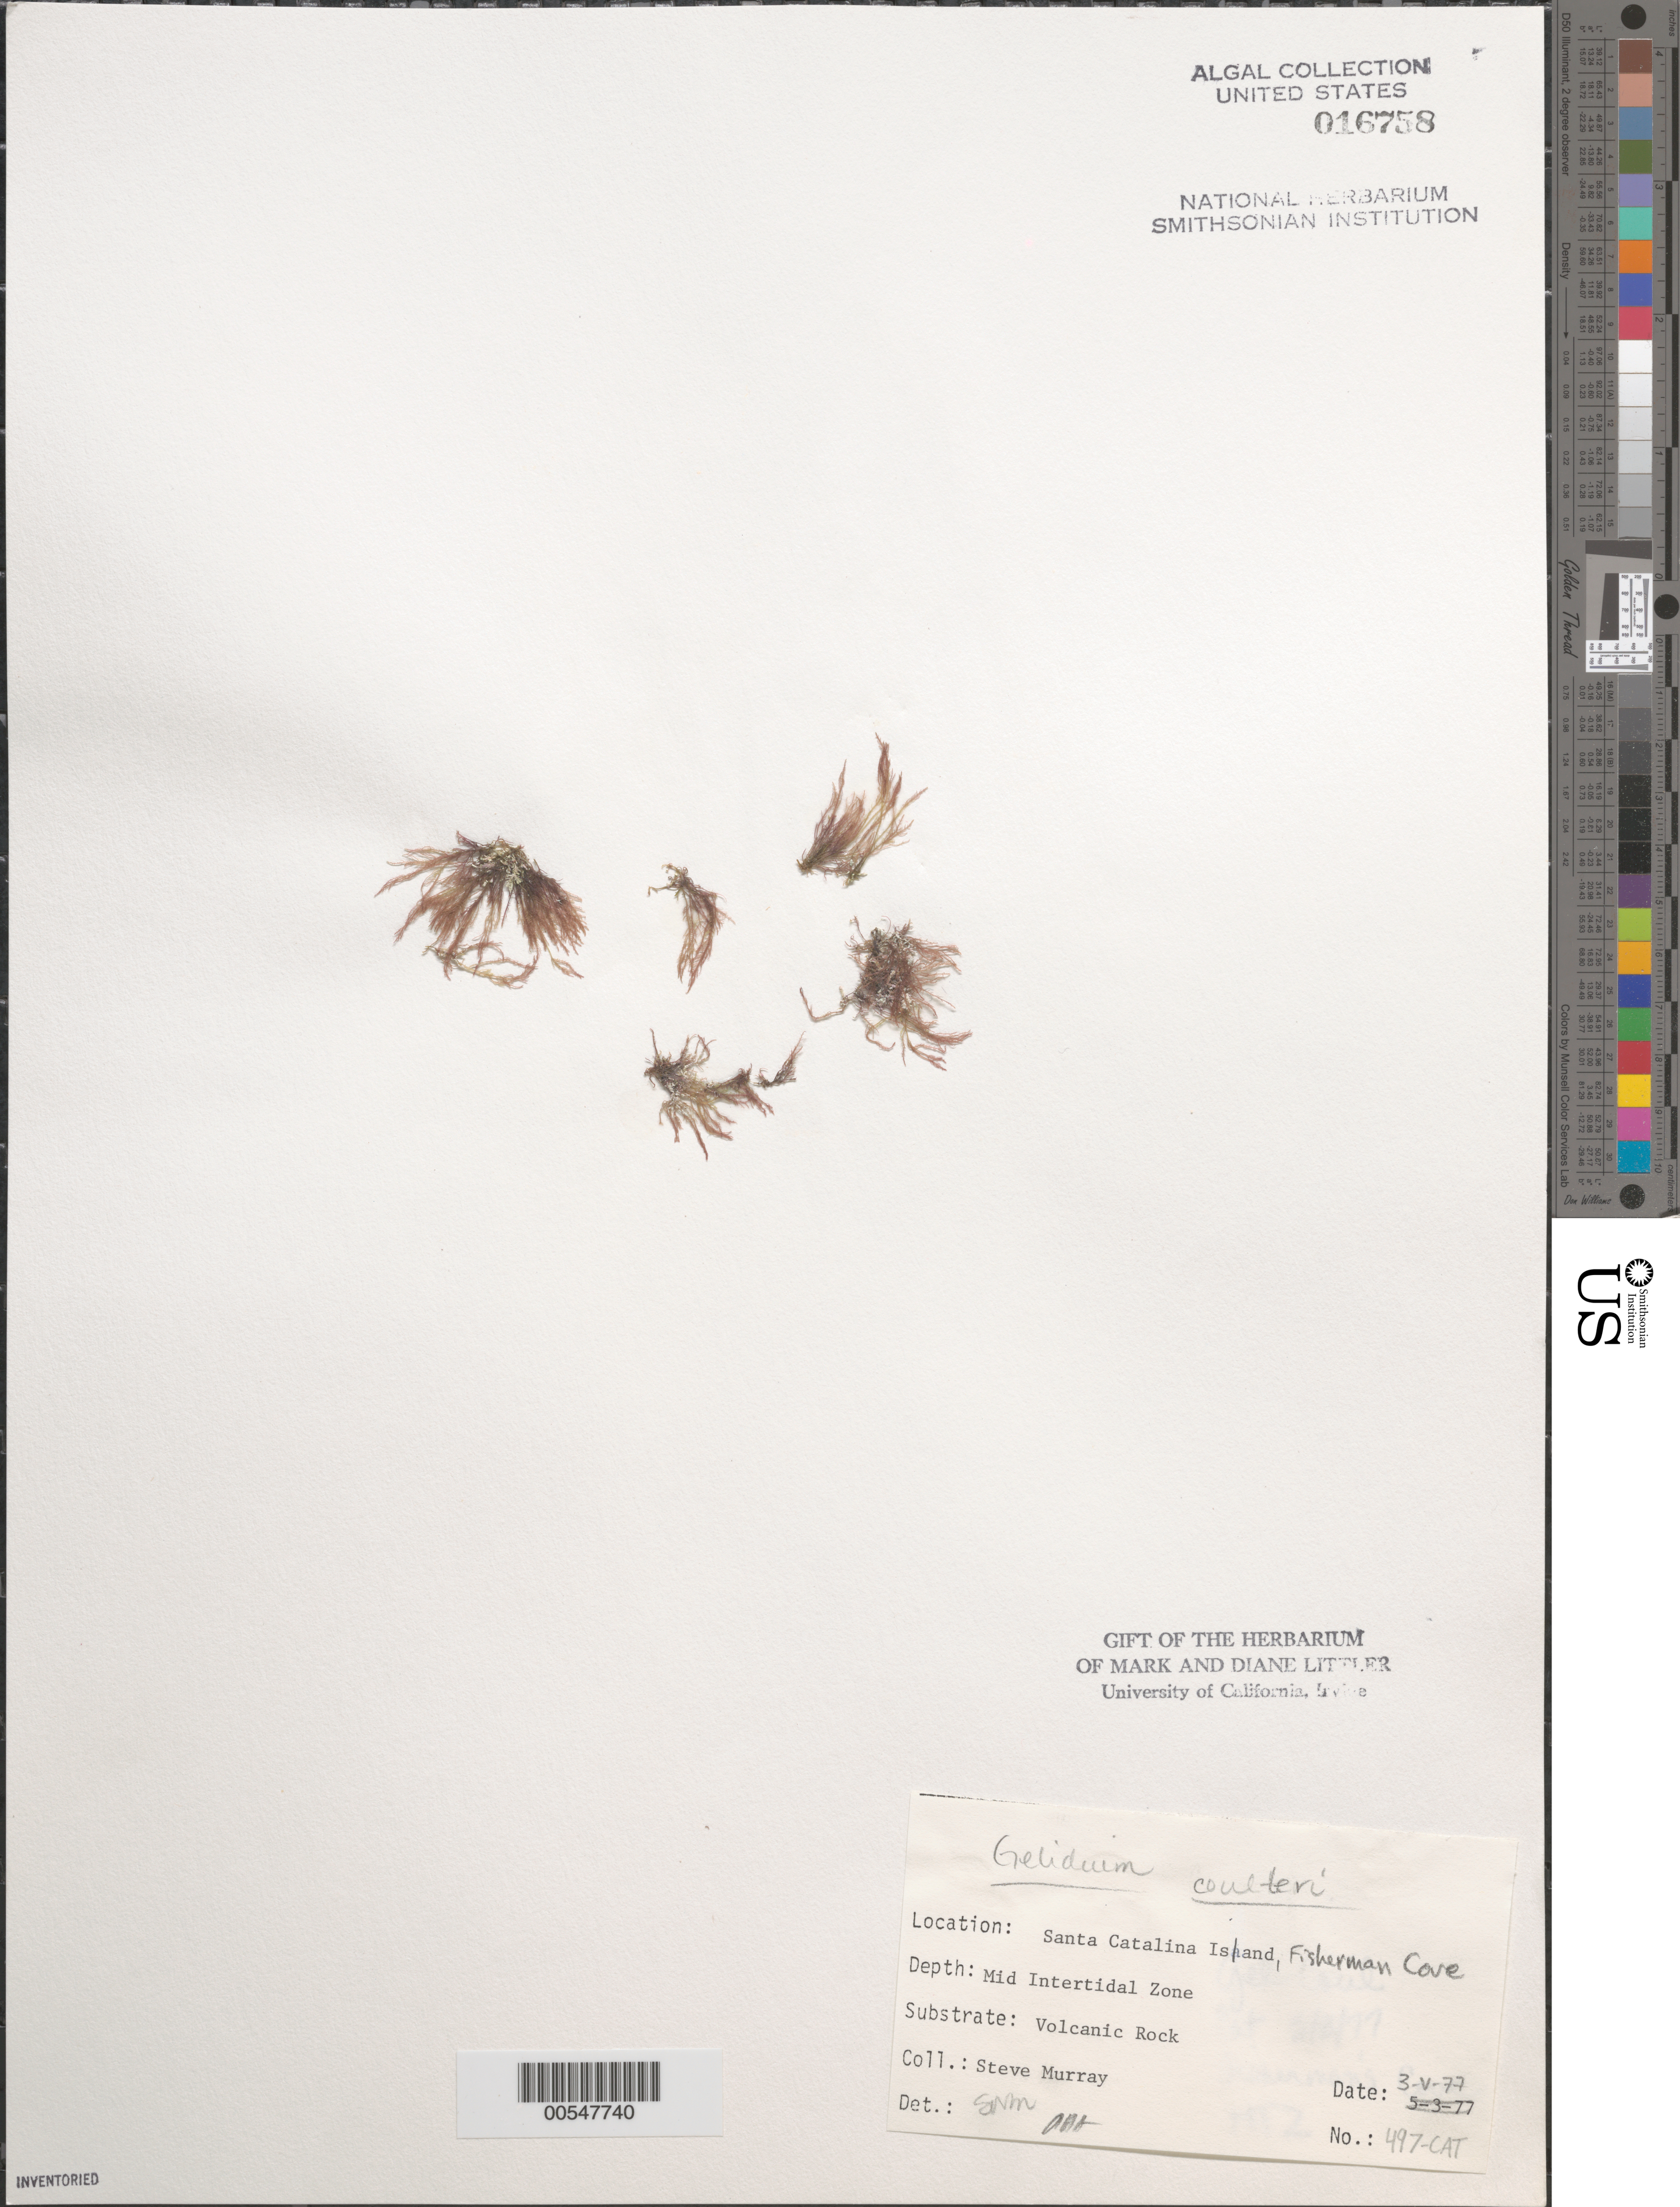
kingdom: Plantae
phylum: Rhodophyta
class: Florideophyceae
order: Gelidiales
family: Gelidiaceae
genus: Gelidium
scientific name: Gelidium coulteri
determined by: Murray, S. N.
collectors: S. N. Murray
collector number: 497-cat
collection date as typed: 03 May 1977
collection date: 1977-05-03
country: United States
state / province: California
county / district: Los Angeles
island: Santa Catalina Island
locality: Fishermen Cove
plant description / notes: BLM-SOCALBIGHT Rocky Intertidal Survey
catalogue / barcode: US 16758